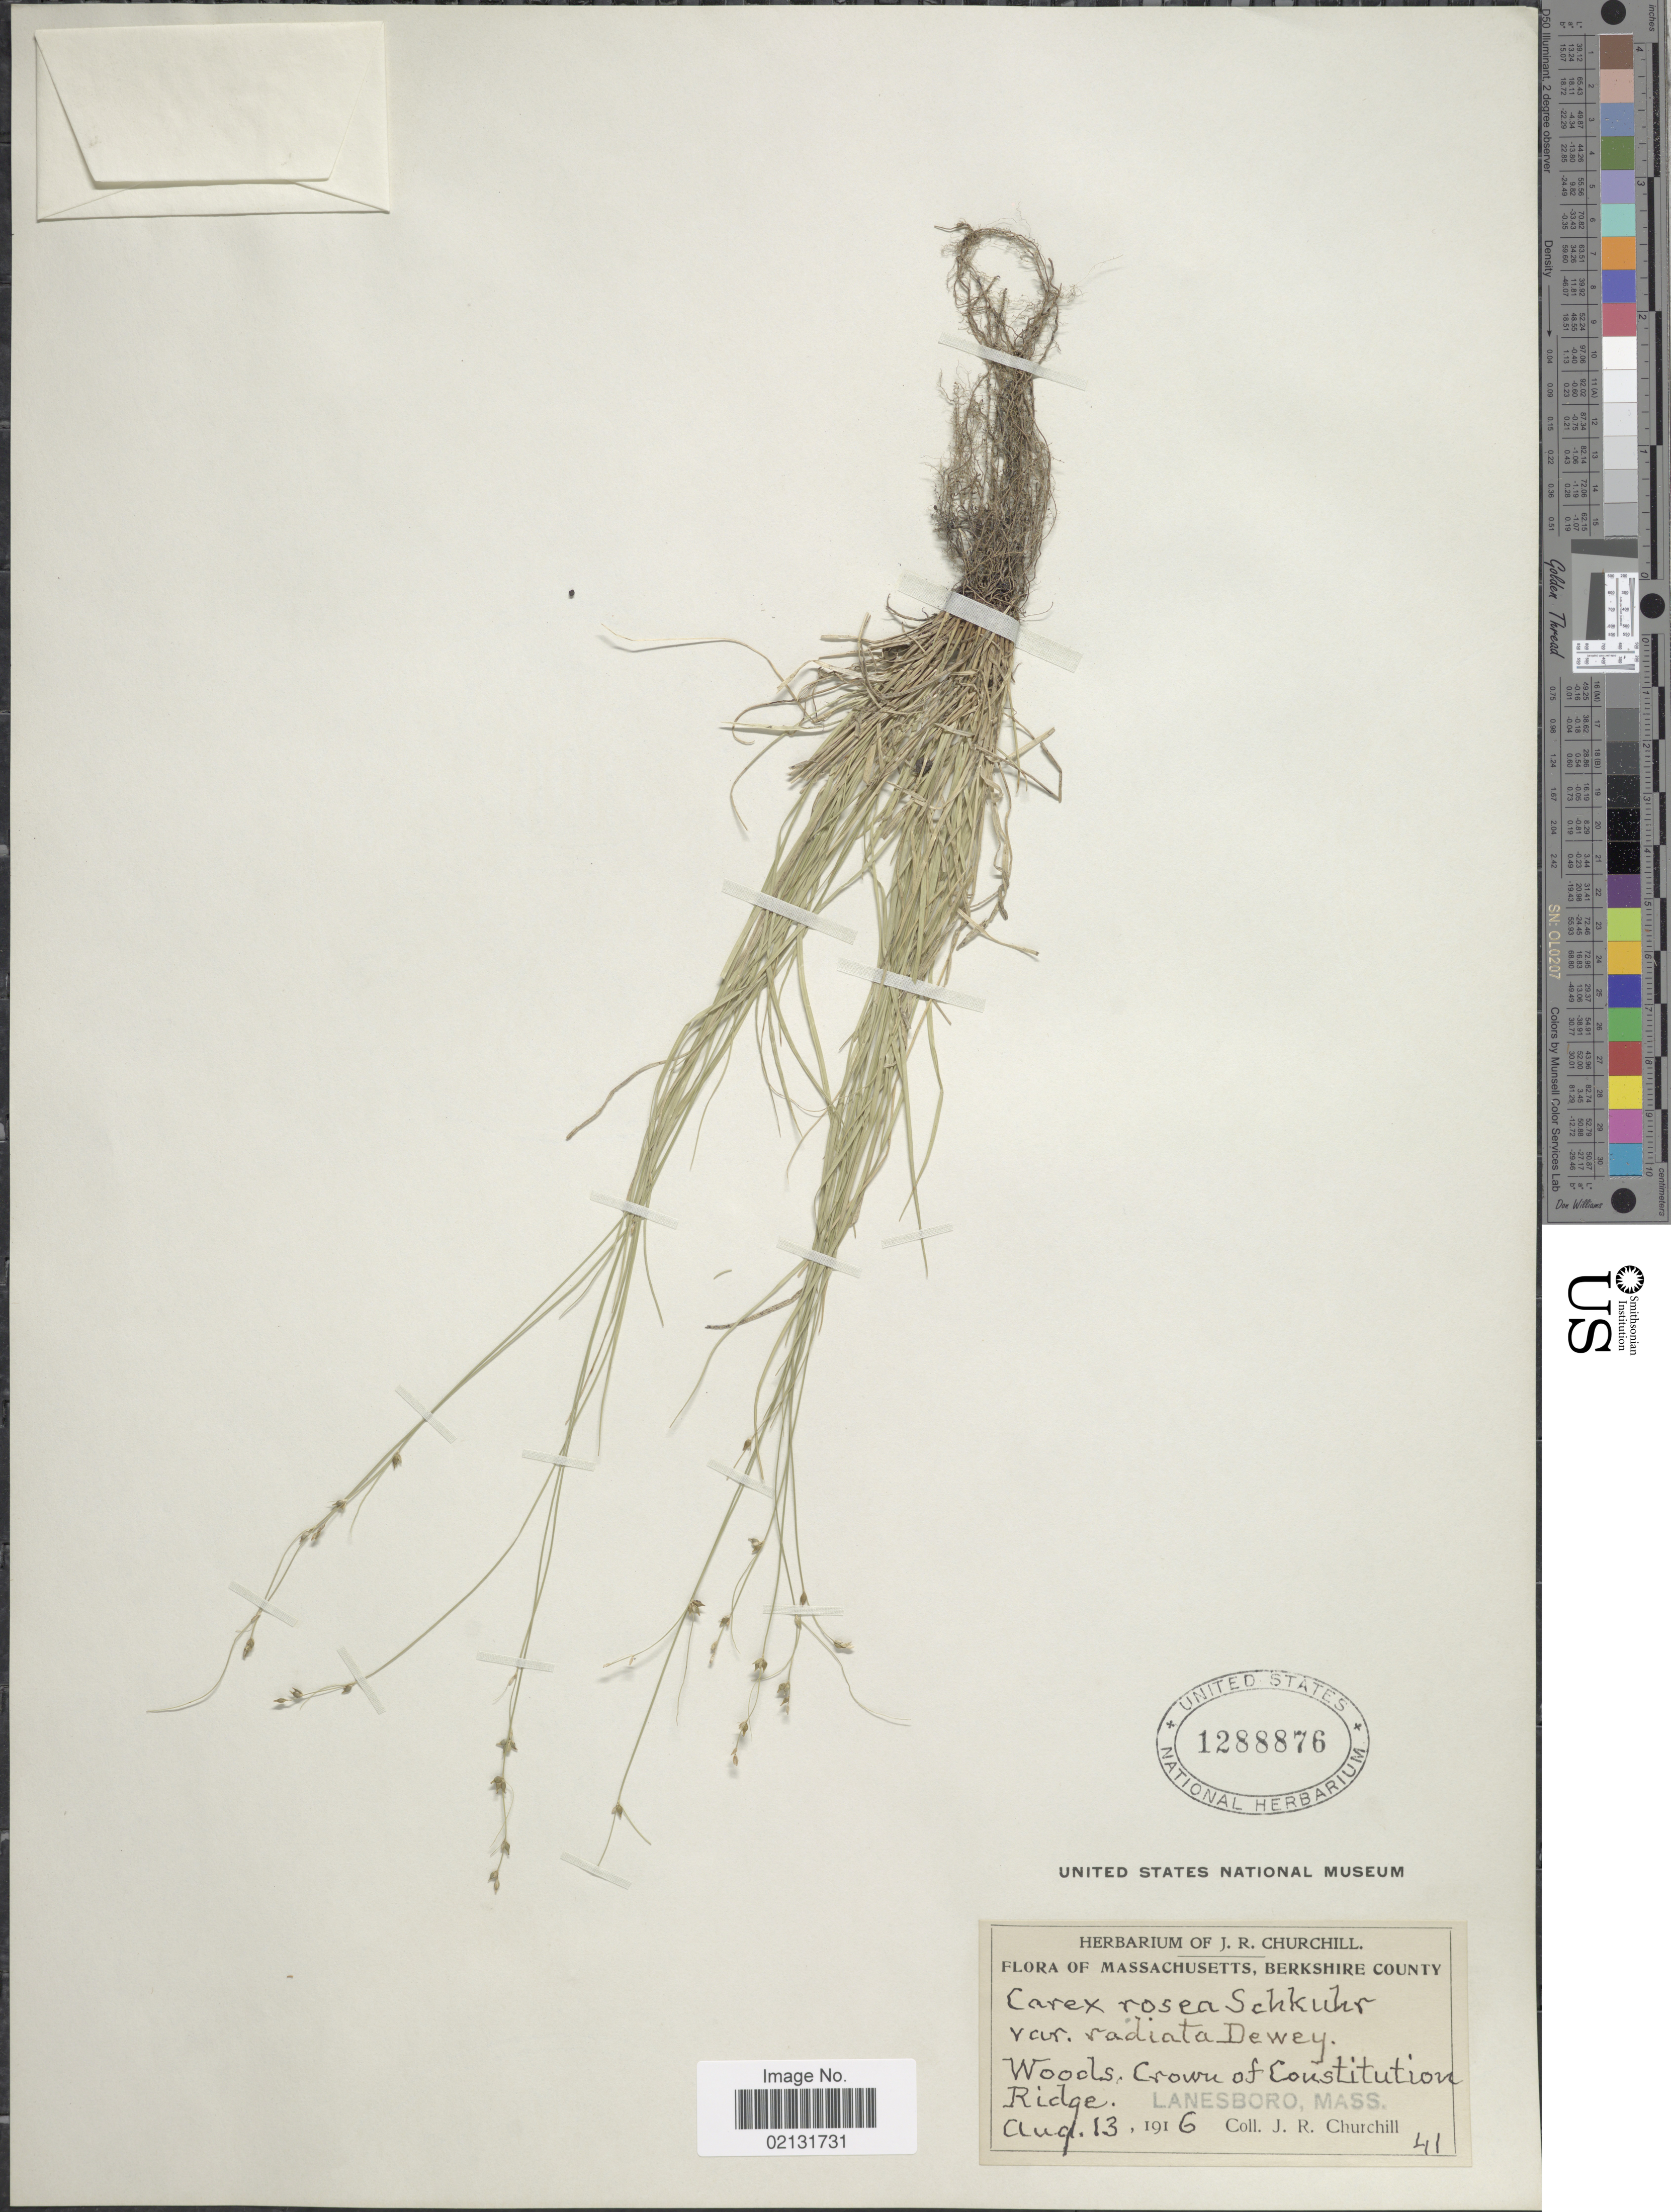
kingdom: Plantae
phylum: Tracheophyta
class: Liliopsida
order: Poales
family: Cyperaceae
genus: Carex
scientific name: Carex rosea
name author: Willd.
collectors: J. Churchill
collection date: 1916-08-13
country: United States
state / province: Massachusetts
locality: Berkshire County, Crown of Constitution Ridge, Lanesboro.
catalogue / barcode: US 1288876